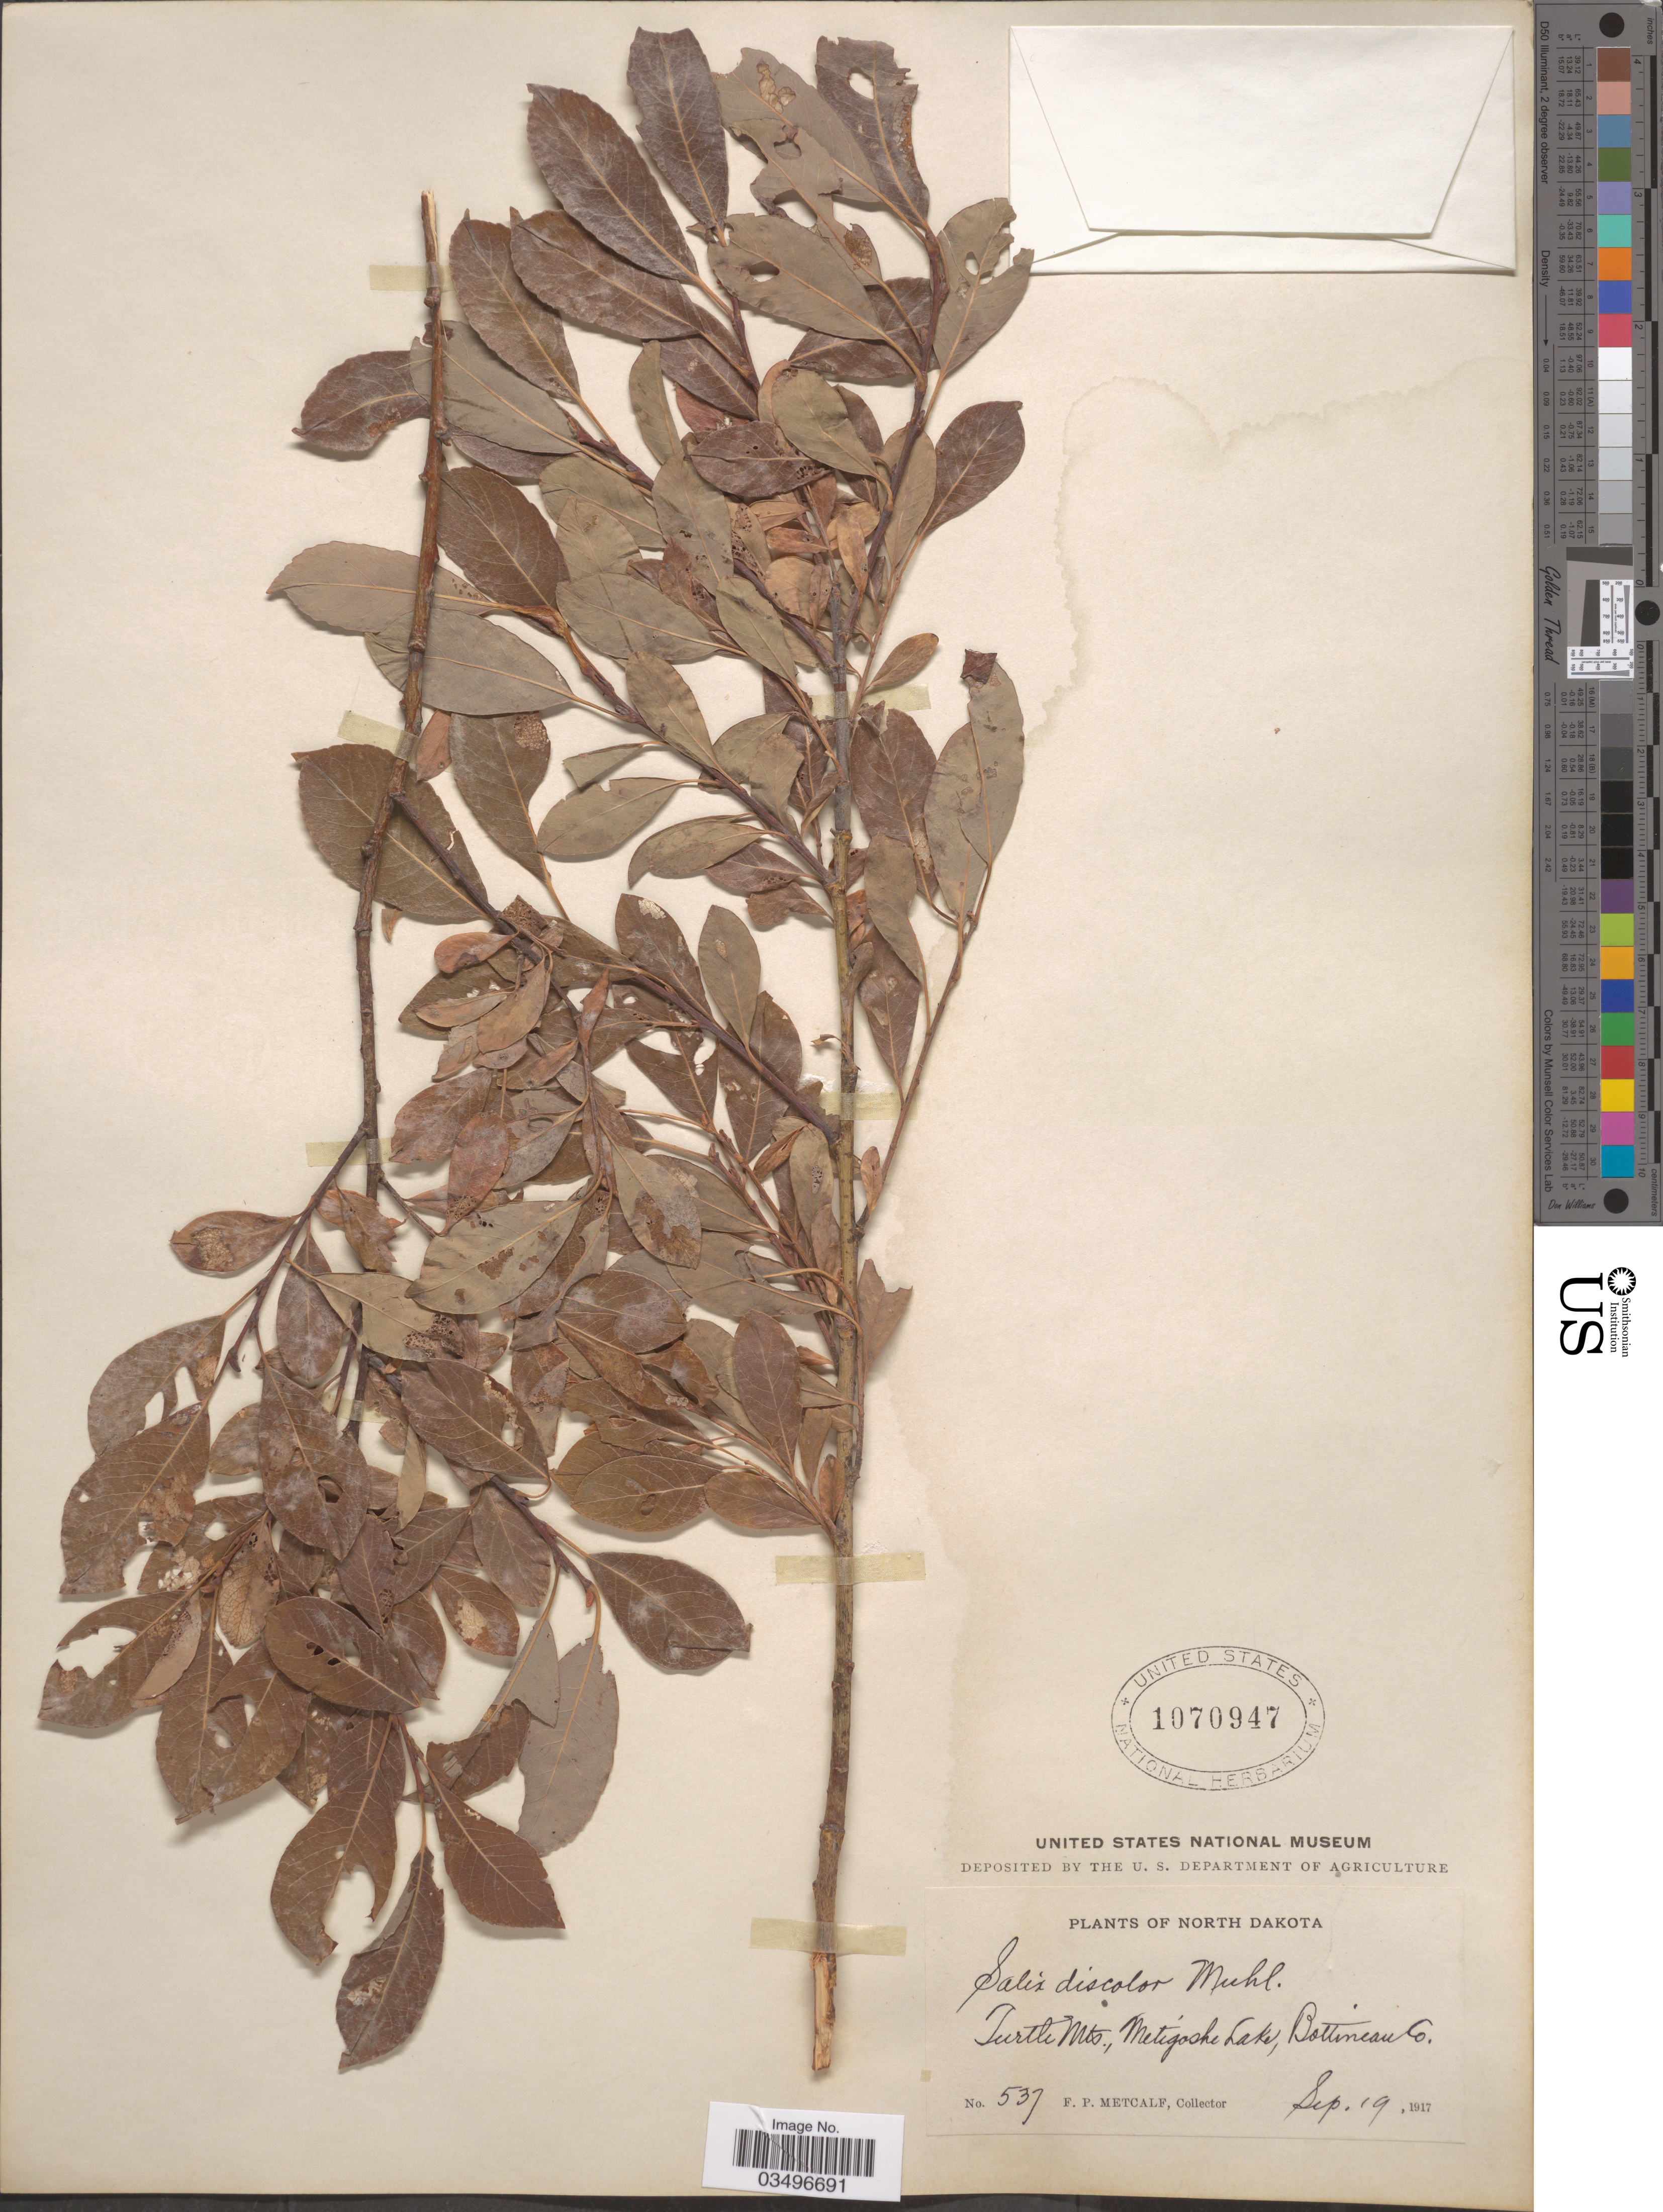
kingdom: Plantae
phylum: Tracheophyta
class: Magnoliopsida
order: Malpighiales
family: Salicaceae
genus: Salix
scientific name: Salix discolor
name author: Muhl.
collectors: F. Metcalf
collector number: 537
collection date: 1917-09-19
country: United States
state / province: North Dakota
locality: Turtle Mts., Metigoshe Lake, Bottineau Co.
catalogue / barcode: US 1070947